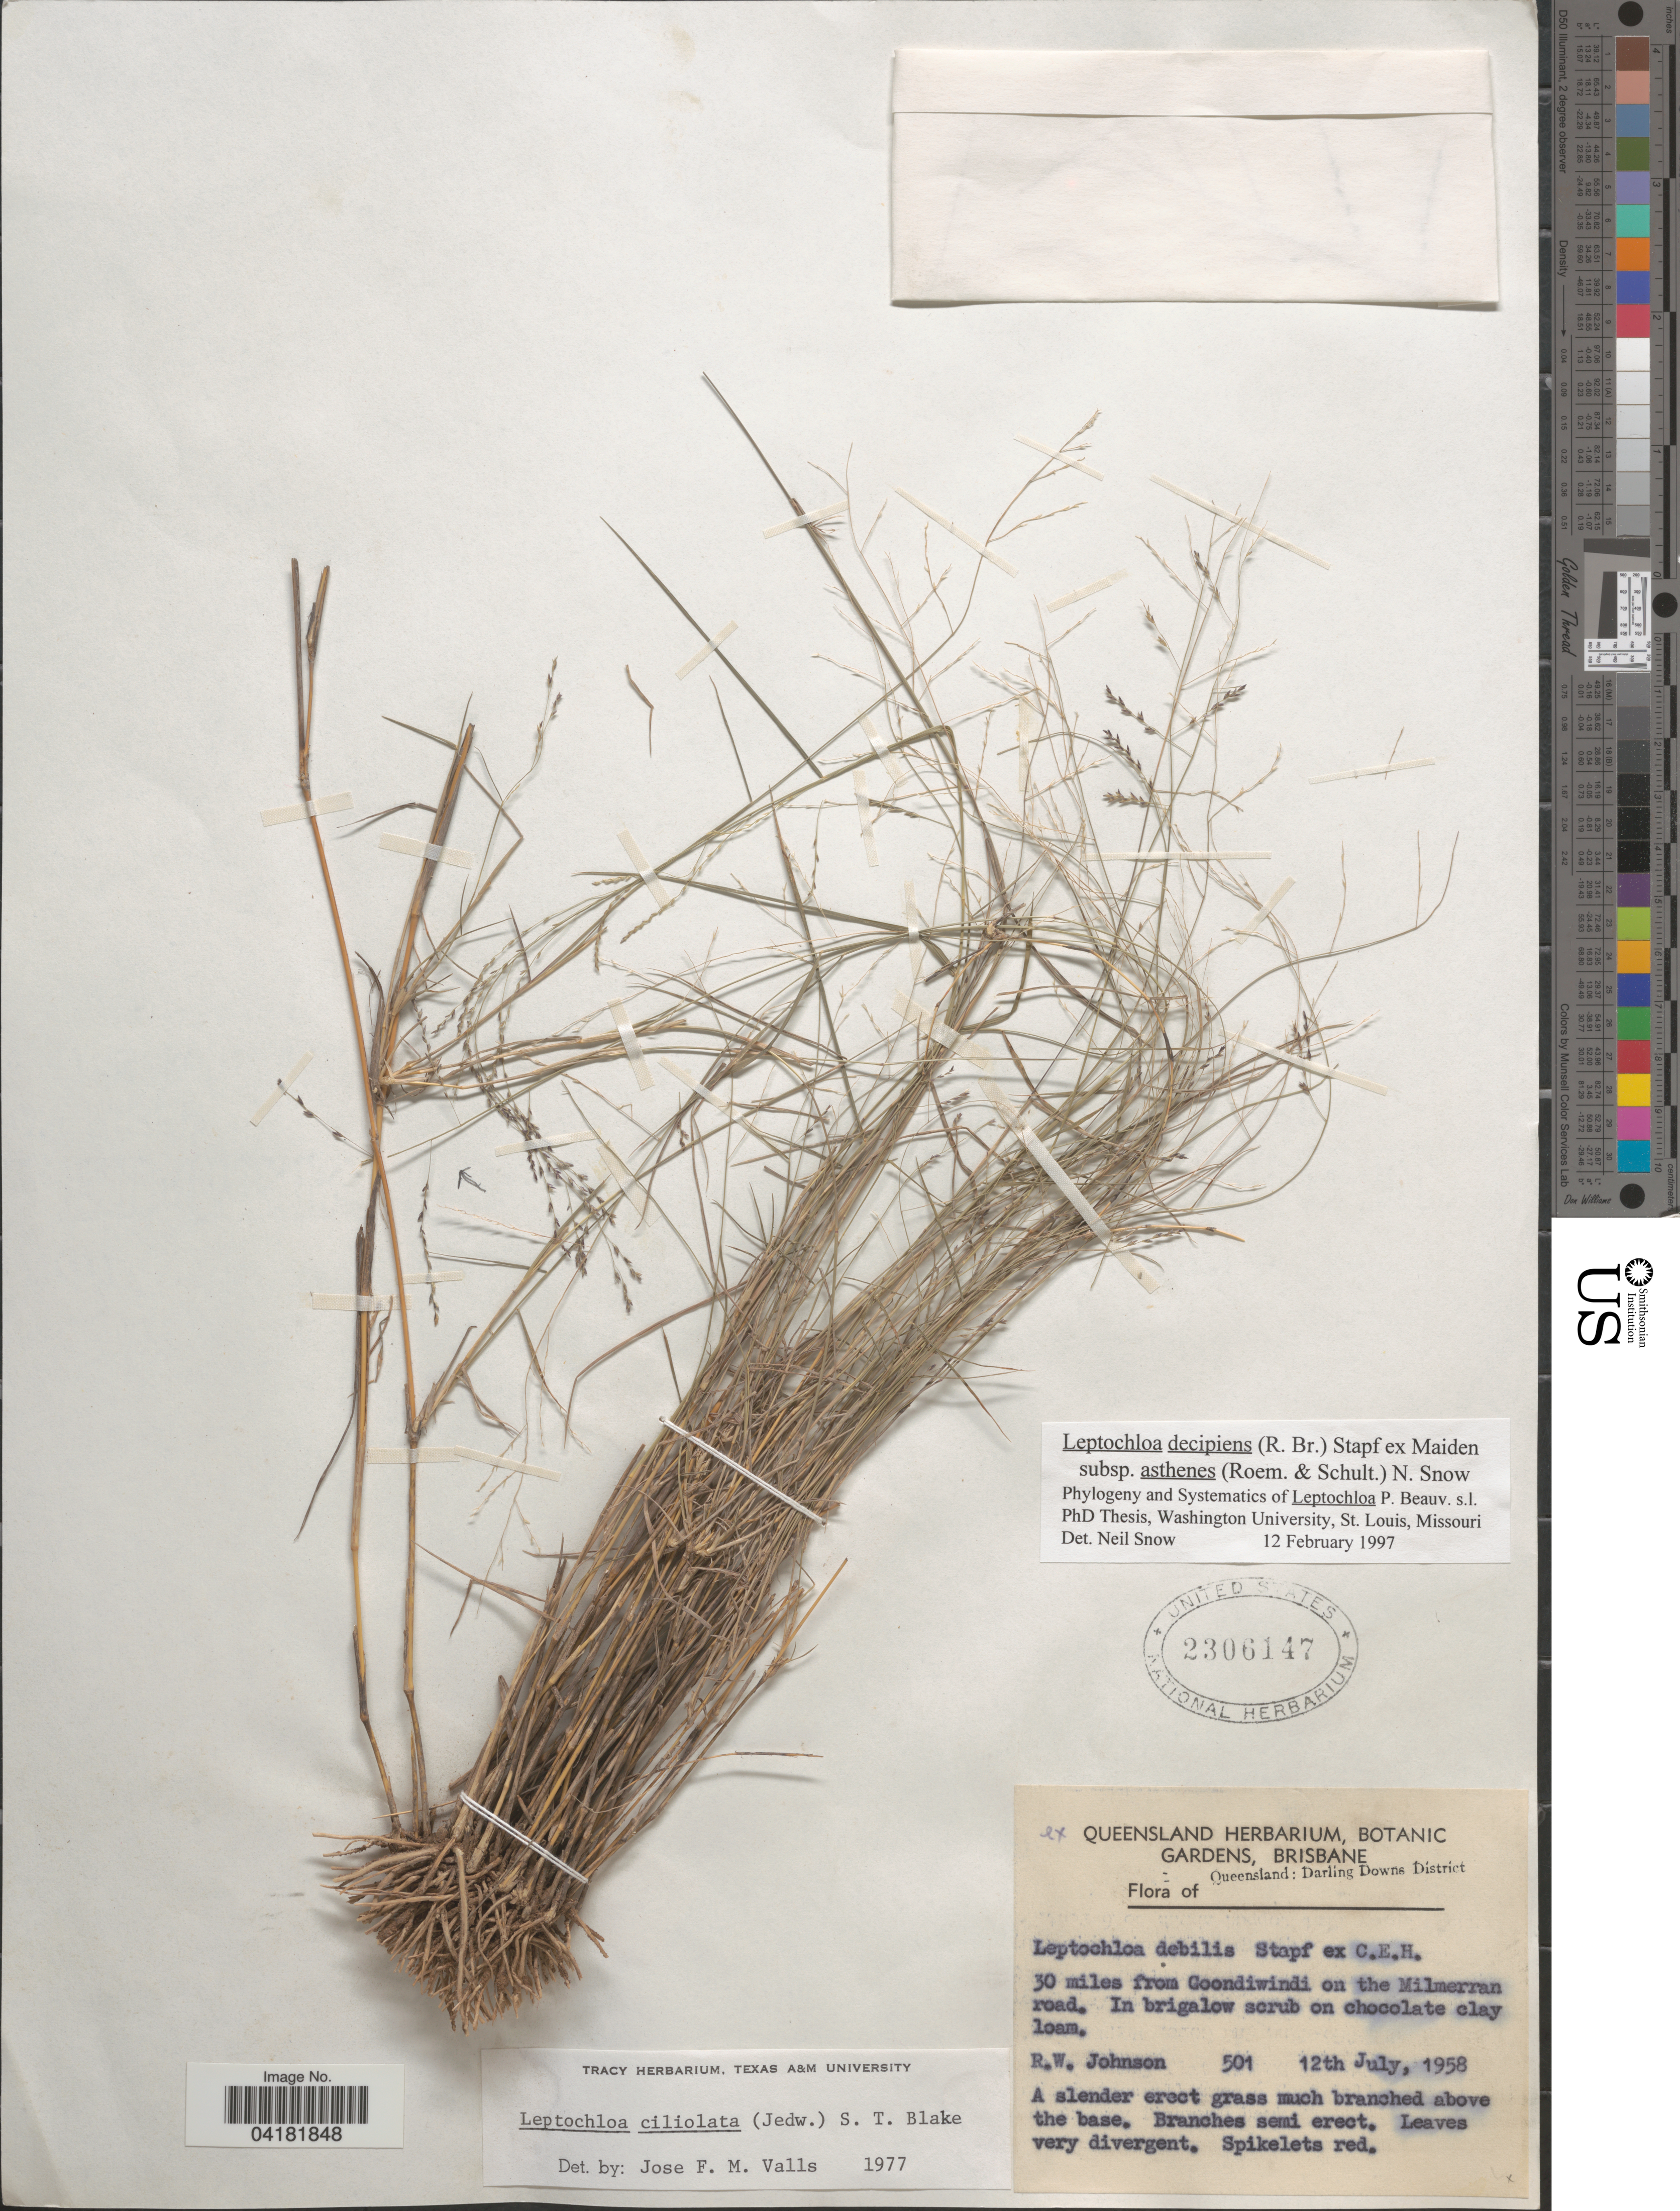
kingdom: Plantae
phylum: Tracheophyta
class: Liliopsida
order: Poales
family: Poaceae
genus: Leptochloa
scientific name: Leptochloa decipiens subsp. asthenes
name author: (Roem. & Schult.) N. Snow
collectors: R. W. Johnson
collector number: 501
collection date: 1958-07-12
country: Australia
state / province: Queensland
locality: Darling Downs District. 30 miles from Goondiwindi on the Milmerran road.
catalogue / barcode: US 2306147